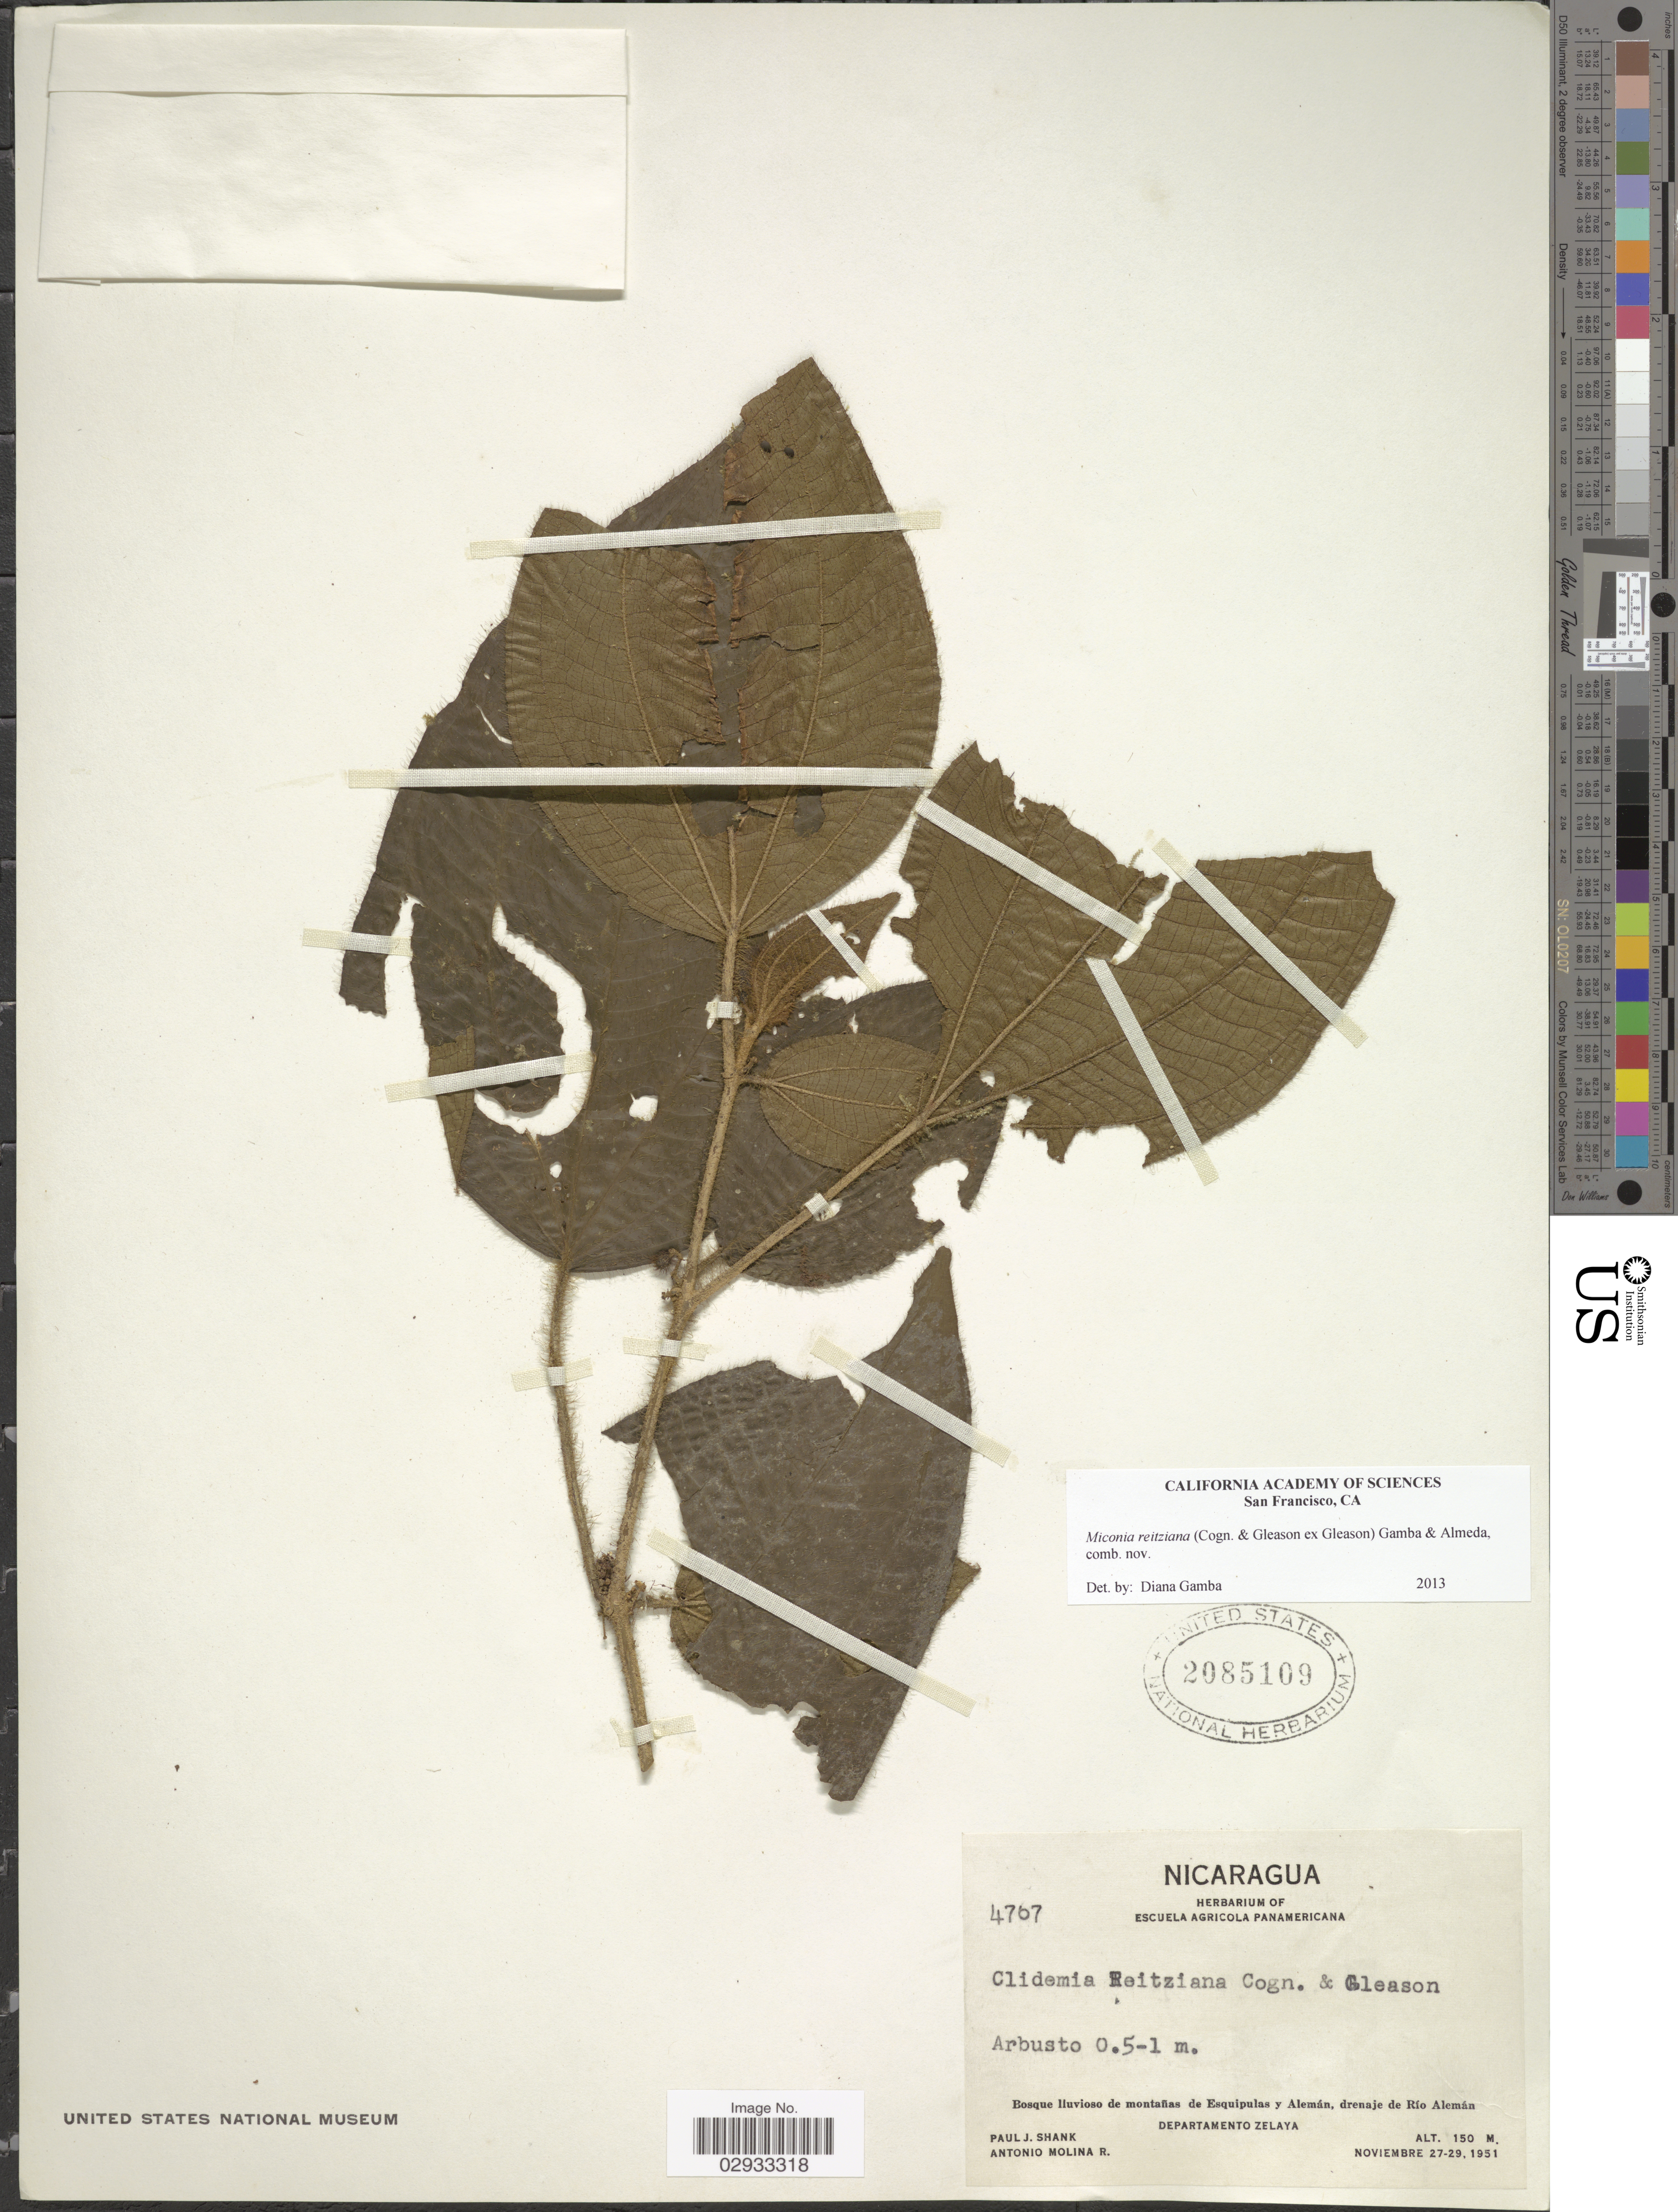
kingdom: Plantae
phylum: Tracheophyta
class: Magnoliopsida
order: Myrtales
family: Melastomataceae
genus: Miconia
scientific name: Miconia reitziana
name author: (Cogn. & Gleason) Gamba & Almeda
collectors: P. J. Shank & A. Molina R.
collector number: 4767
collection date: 1951-11-27/1951-11-29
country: Nicaragua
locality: Bosque lluvioso de montañas de Esquipulas y Alemán, drenaje de Río Alemán. Departamento Zelaya.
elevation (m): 150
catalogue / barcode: US 2085109